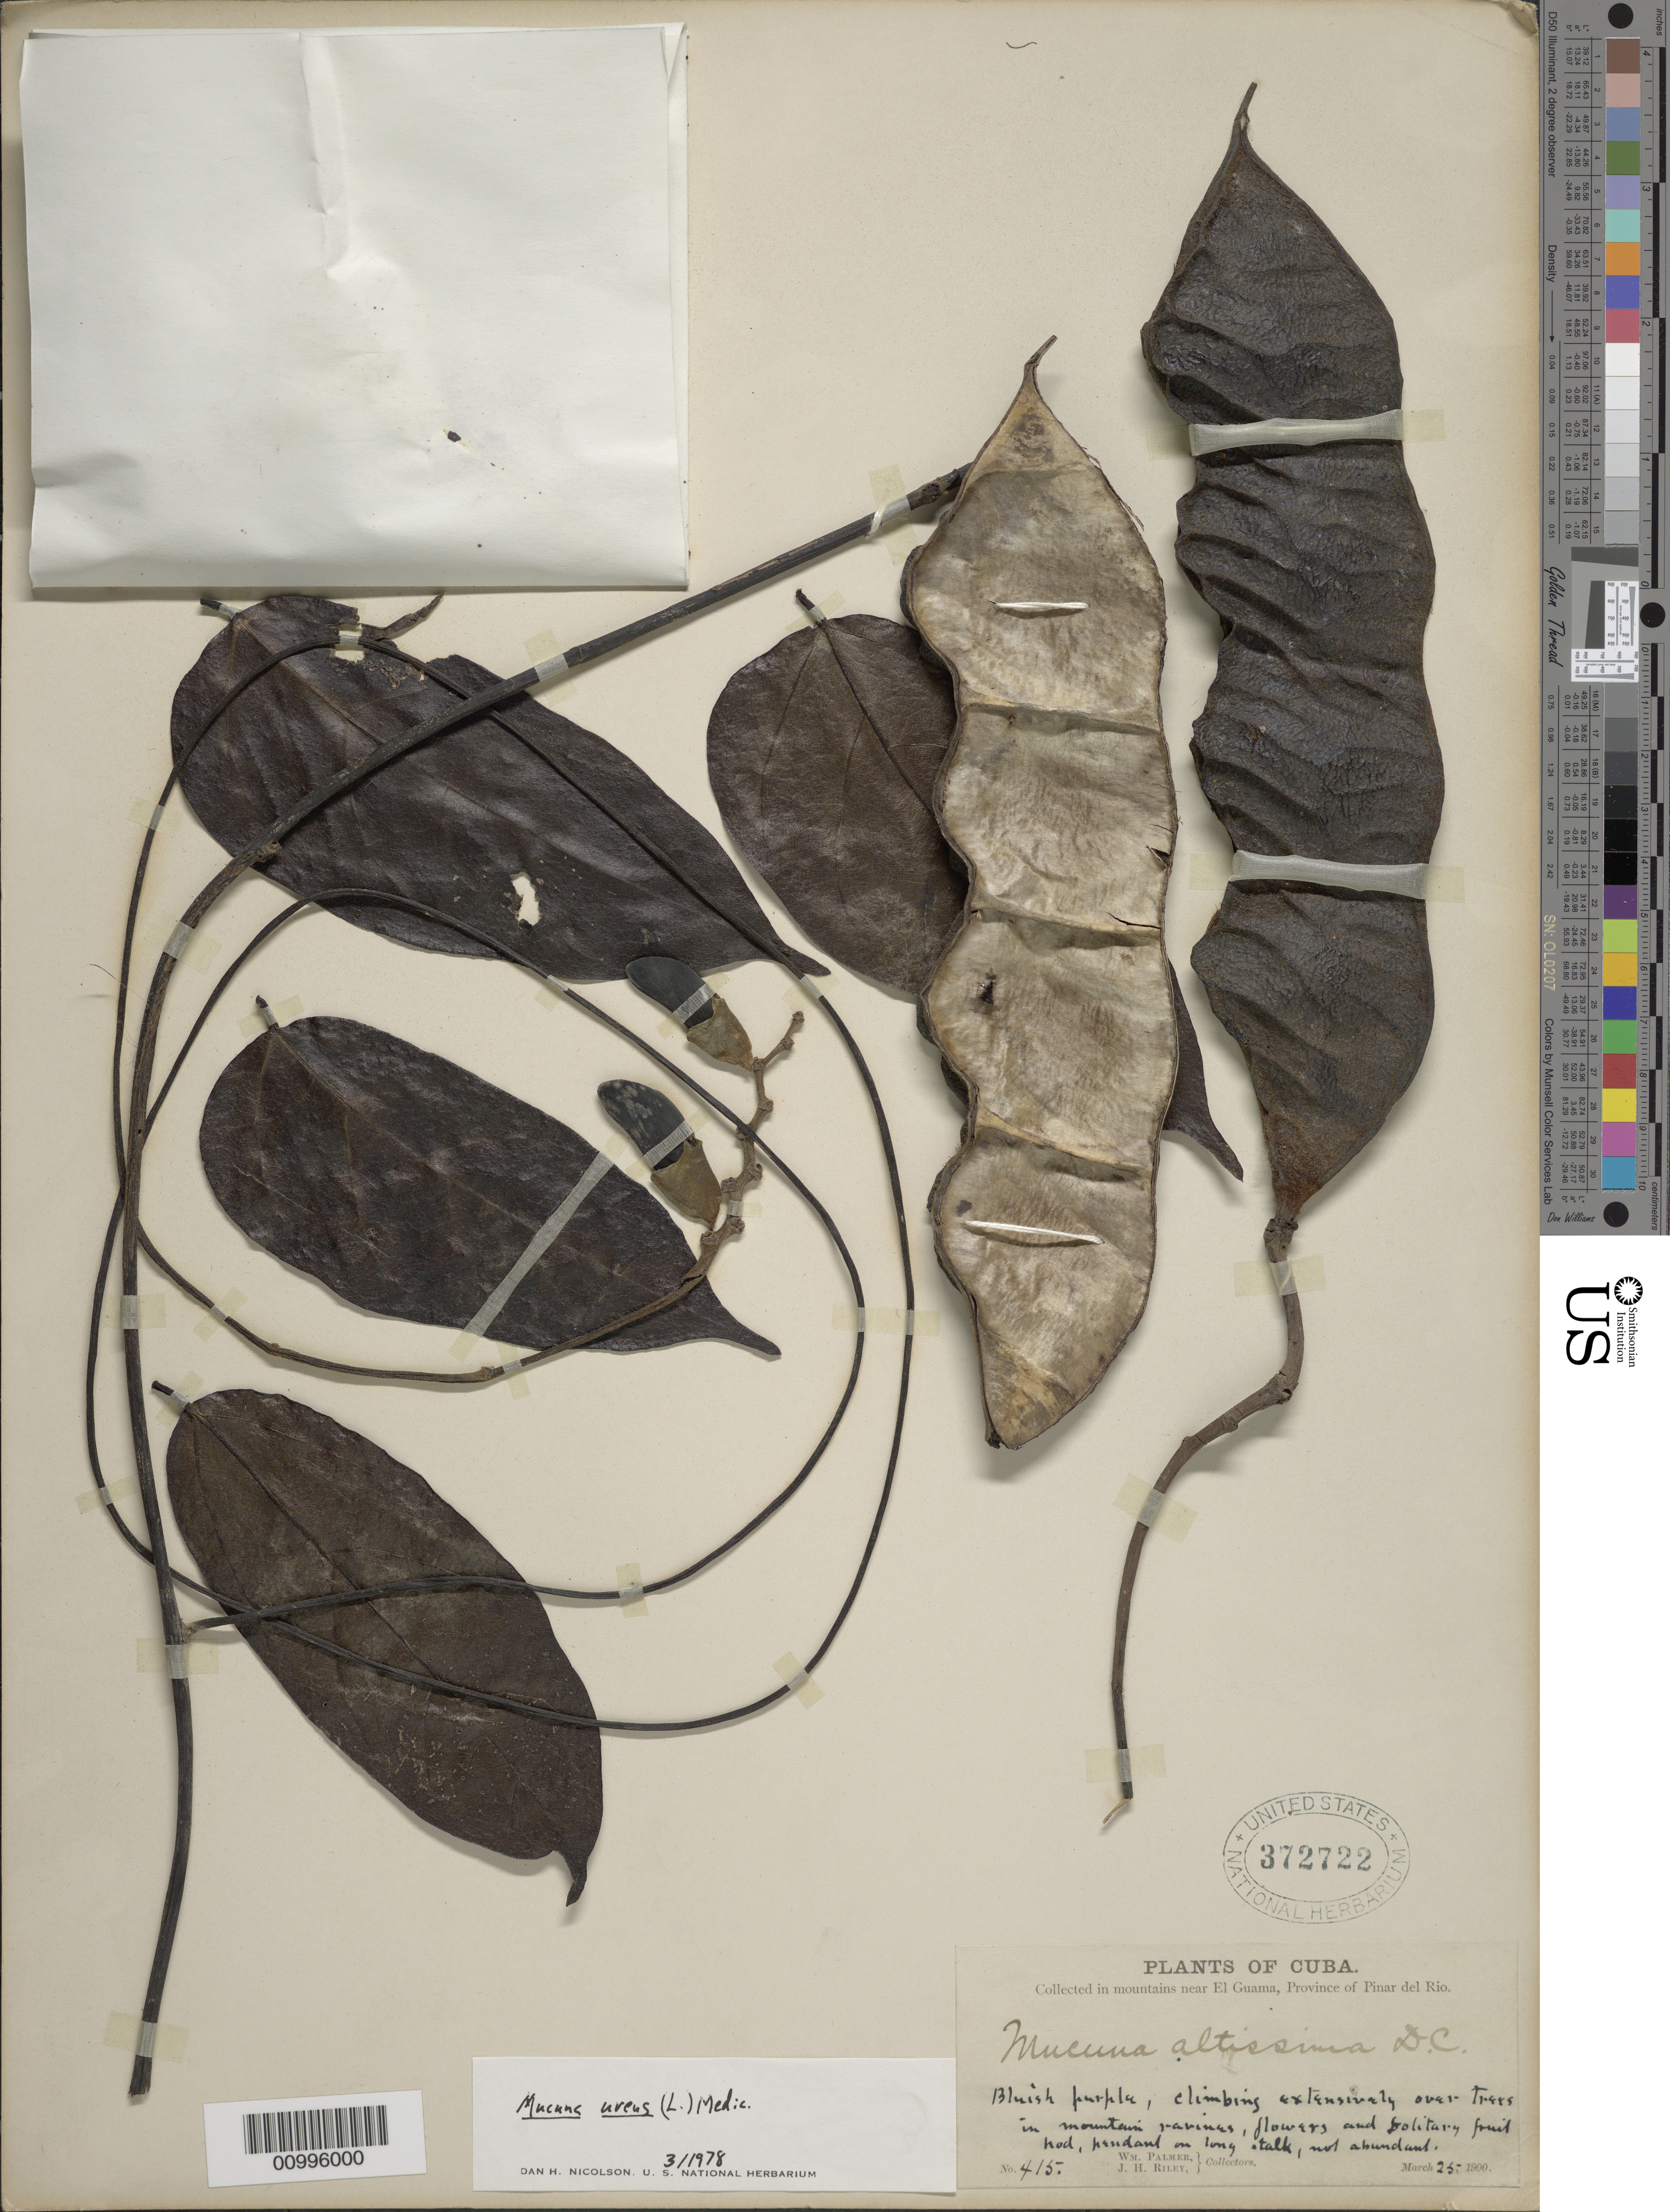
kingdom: Plantae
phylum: Tracheophyta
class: Magnoliopsida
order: Fabales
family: Fabaceae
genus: Mucuna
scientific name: Mucuna urens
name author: (L.) Medik.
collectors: W. Palmer & J. H. Riley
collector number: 415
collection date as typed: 25 Mar 1900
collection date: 1900-03-25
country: Cuba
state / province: Pinar del Rio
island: Cuba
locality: In the mountains near El Guama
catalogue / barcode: US 372722